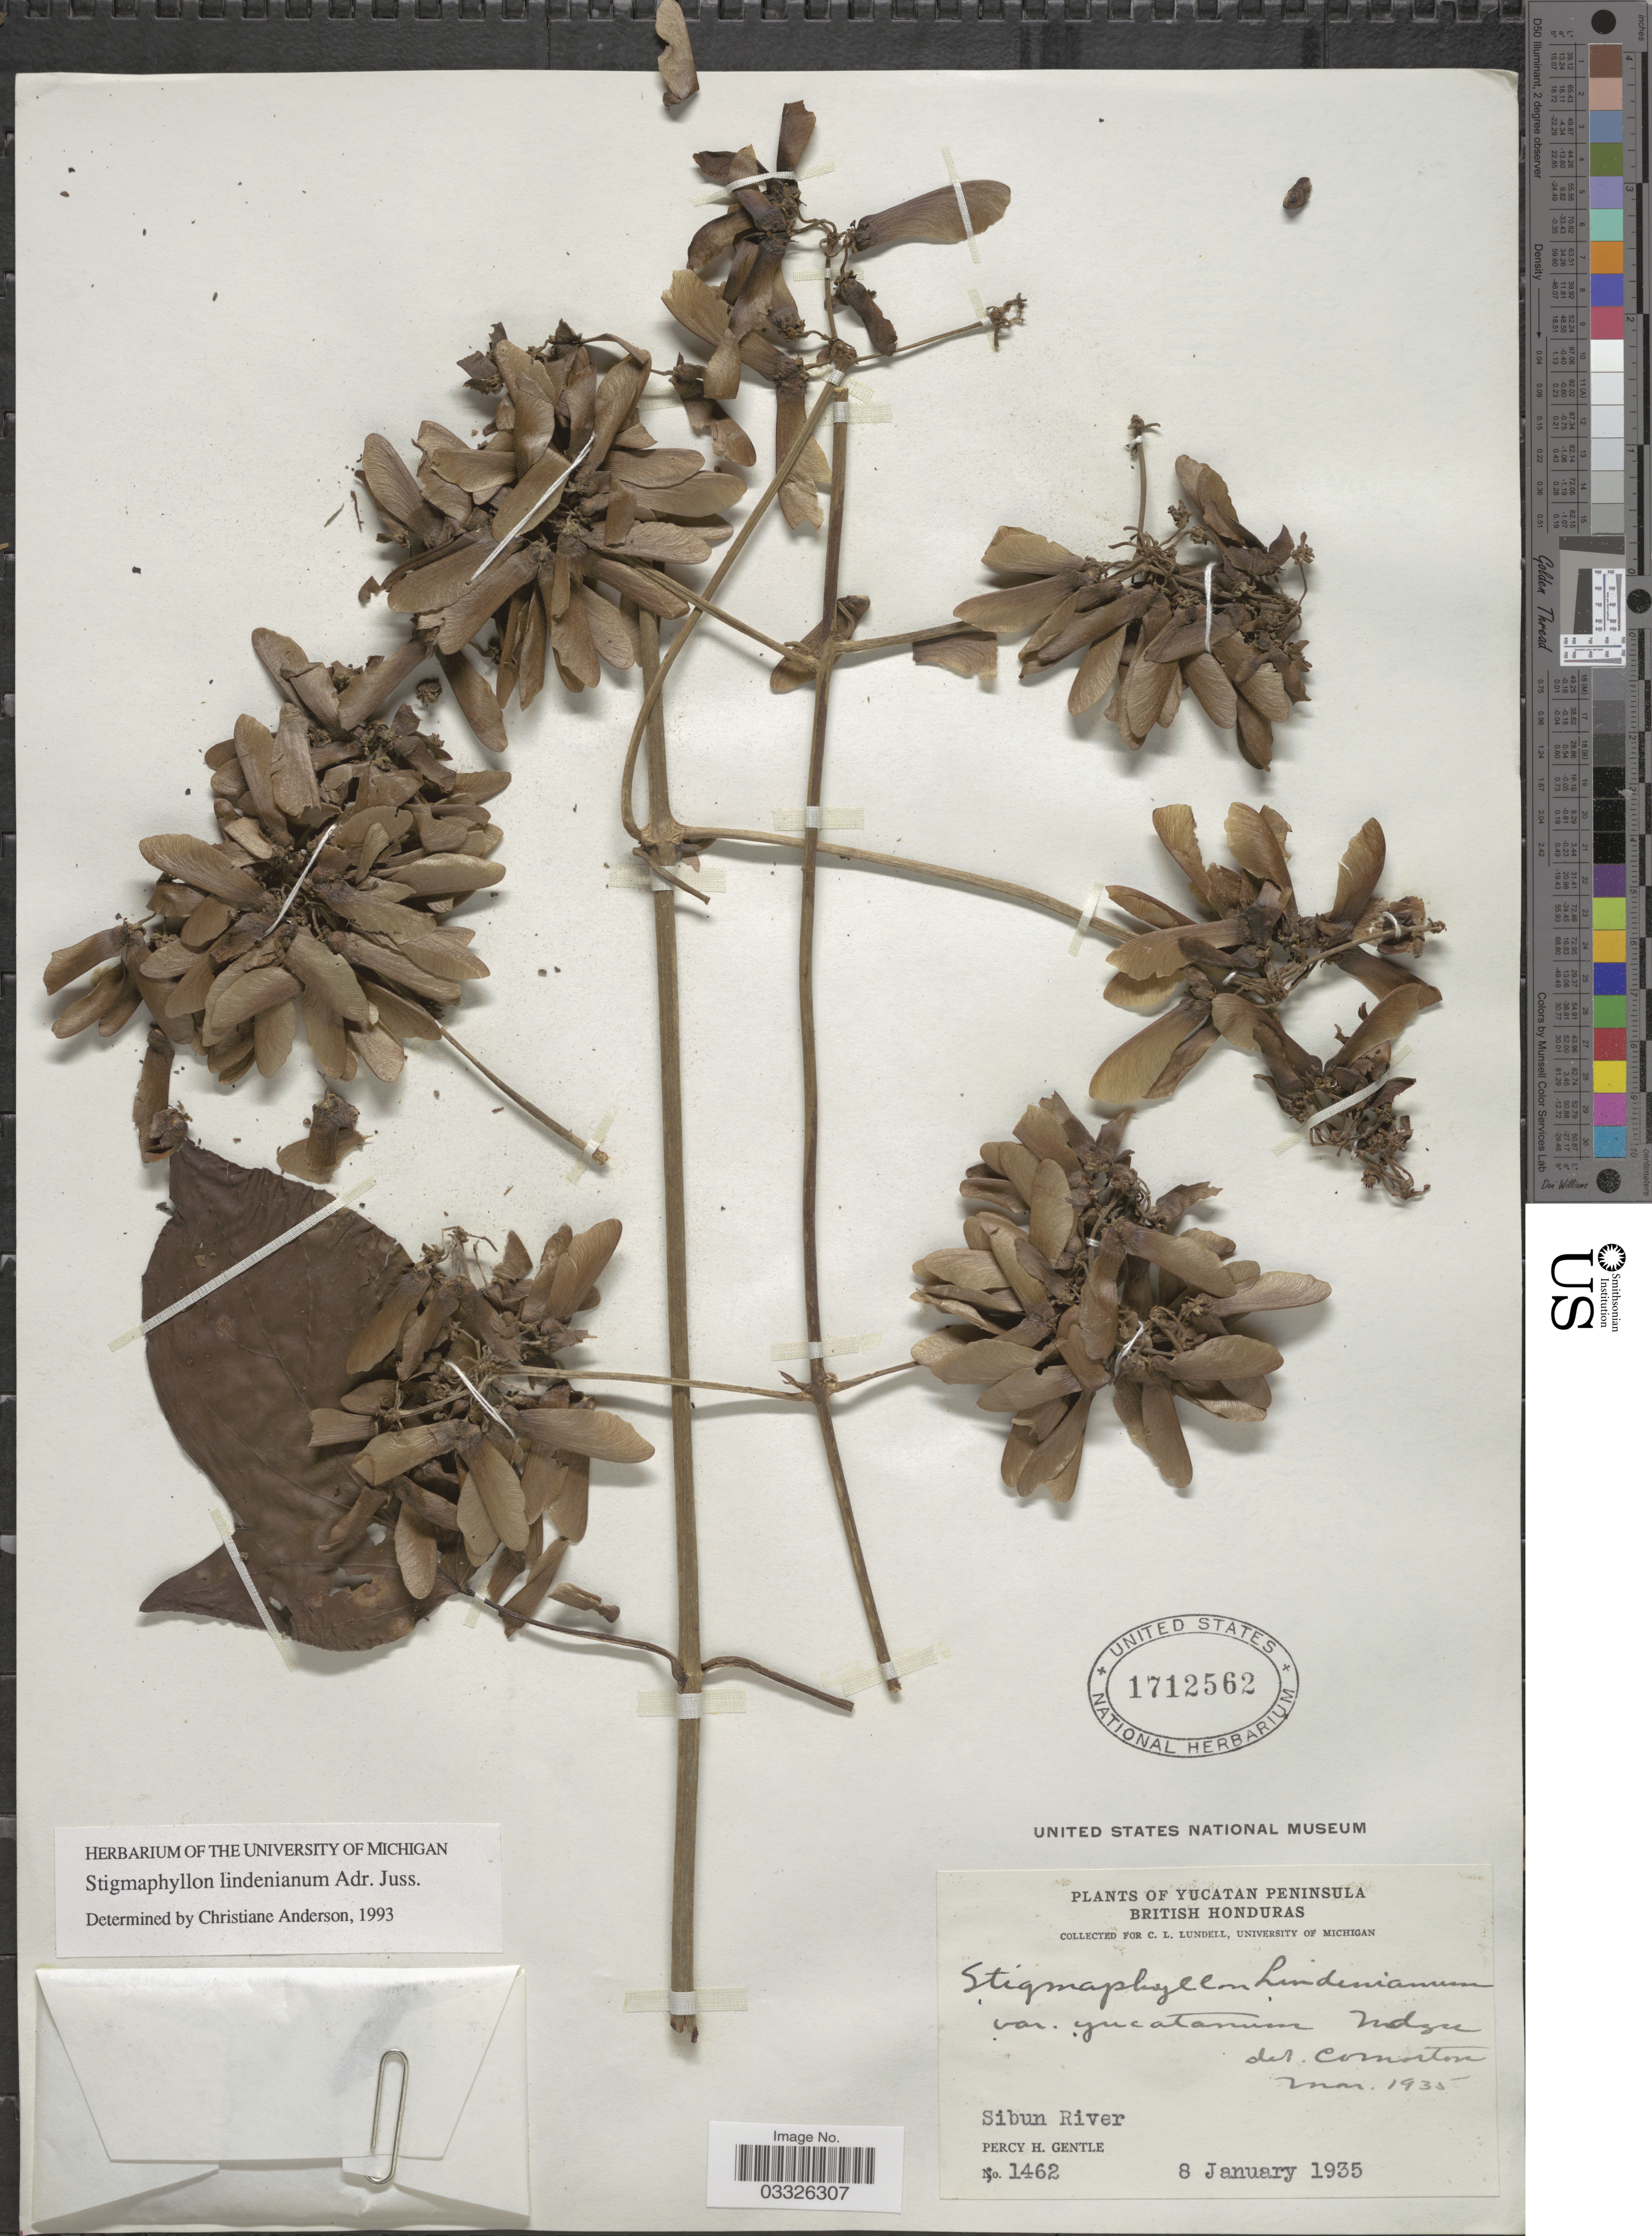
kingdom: Plantae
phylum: Tracheophyta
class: Magnoliopsida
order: Malpighiales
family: Malpighiaceae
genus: Stigmaphyllon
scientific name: Stigmaphyllon lindenianum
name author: A. Juss.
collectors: P. H. Gentle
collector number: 1462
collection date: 1935-01-08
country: Belize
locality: Yucatan Peninsula. British Honduras. Sibun River.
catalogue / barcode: US 1712562